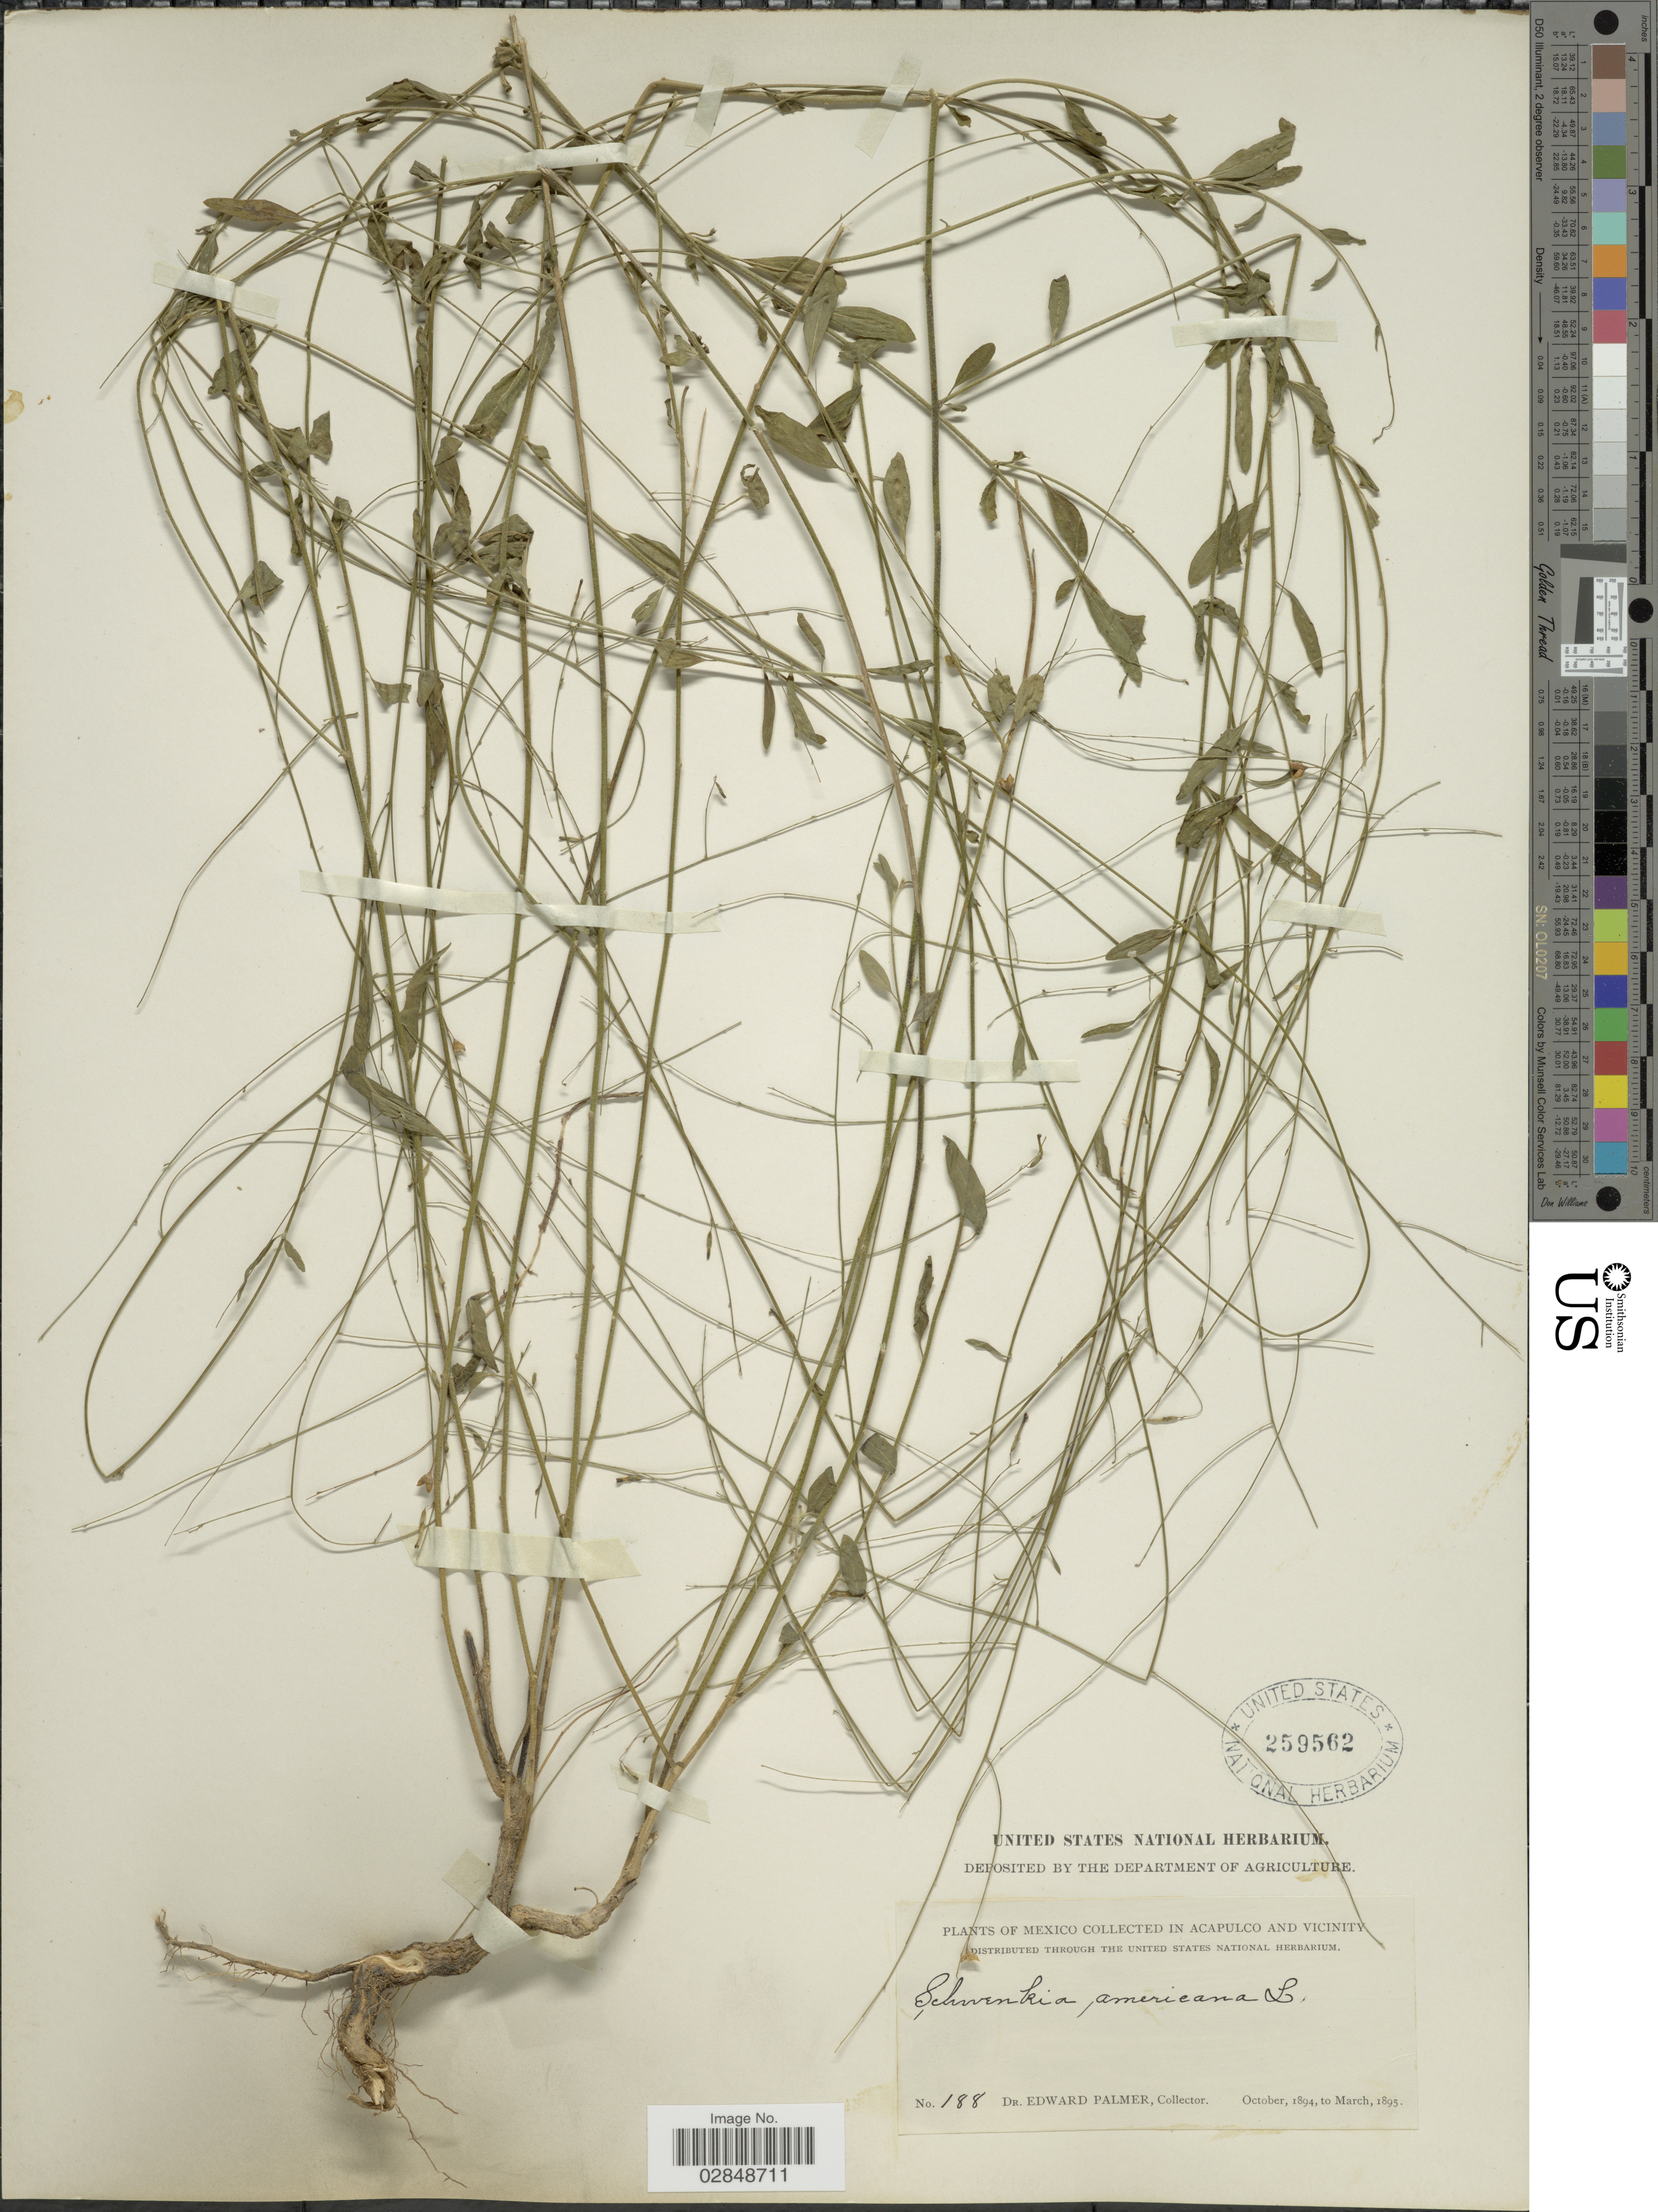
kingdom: Plantae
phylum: Tracheophyta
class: Magnoliopsida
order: Solanales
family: Solanaceae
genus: Schwenckia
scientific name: Schwenckia americana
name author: L.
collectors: E. Palmer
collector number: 188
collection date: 1894-10/1895-03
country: Mexico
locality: In Acapulco and vicinity.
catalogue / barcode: US 259562